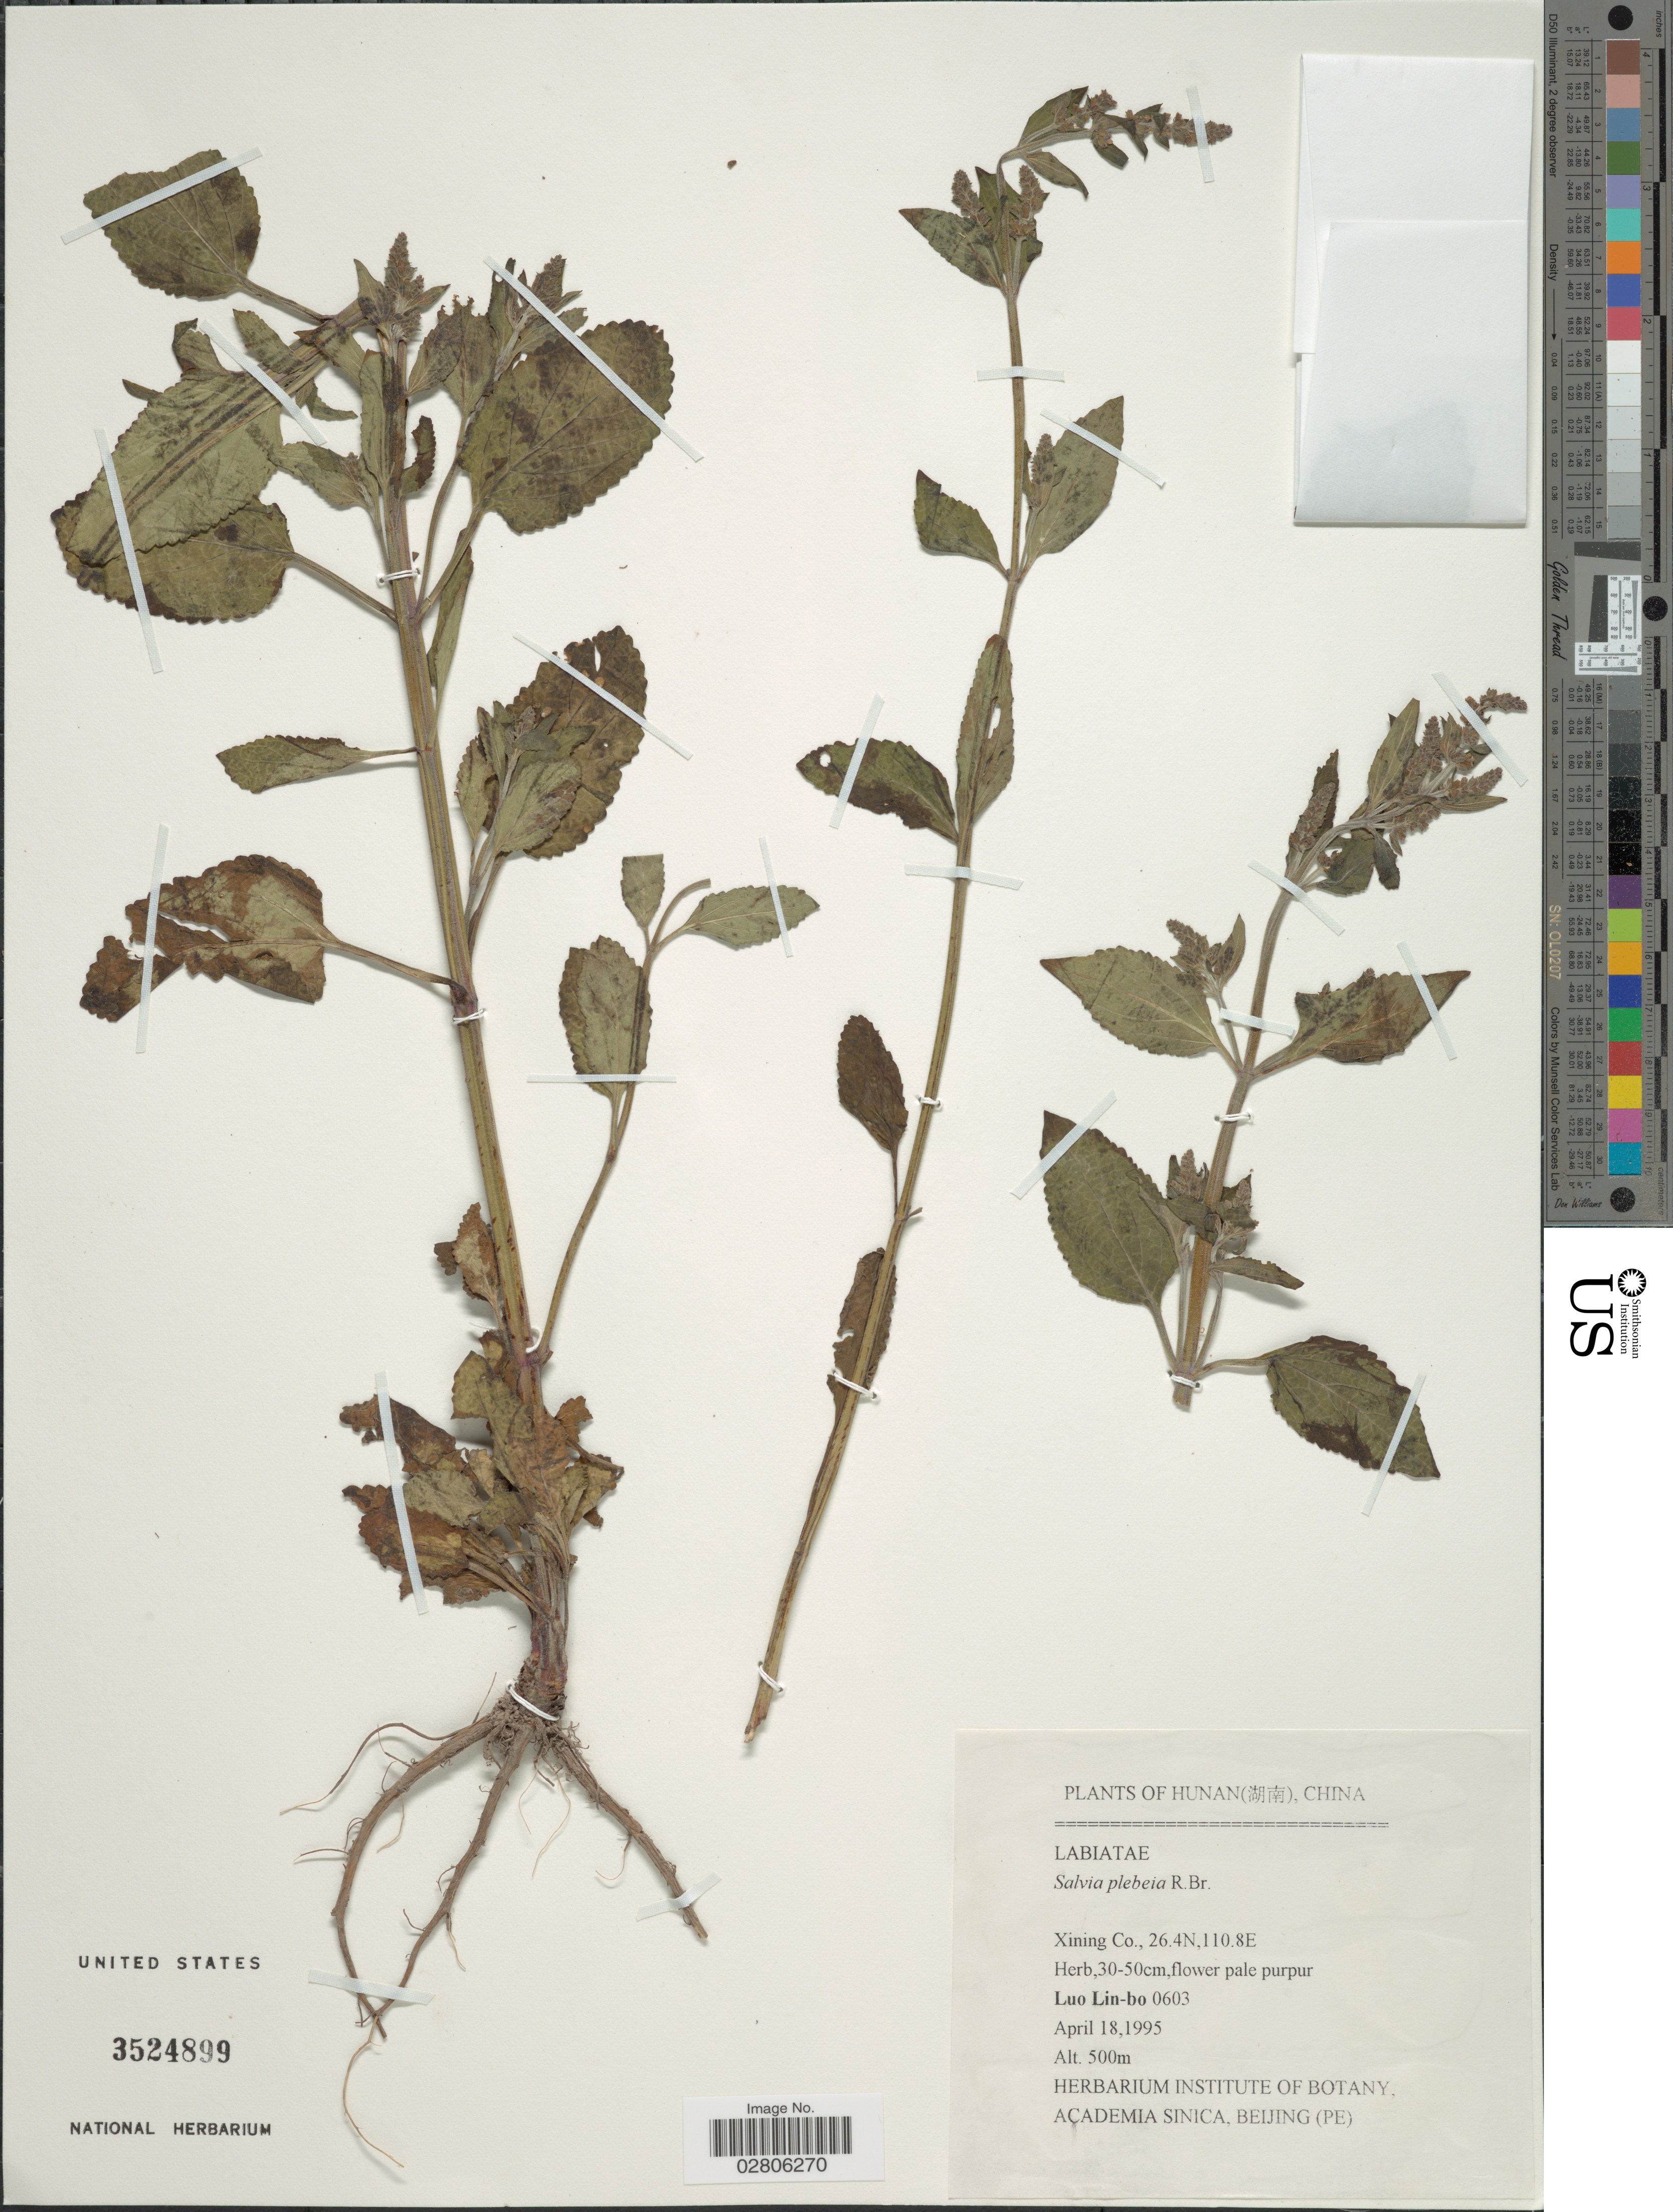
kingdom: Plantae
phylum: Tracheophyta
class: Magnoliopsida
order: Lamiales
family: Lamiaceae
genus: Salvia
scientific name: Salvia plebeia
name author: R. Br.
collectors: L. Lin-bo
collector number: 0603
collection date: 1995-04-18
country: China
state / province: Hunan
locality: Hunan (X), Xining Co.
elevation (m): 500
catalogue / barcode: US 3524899